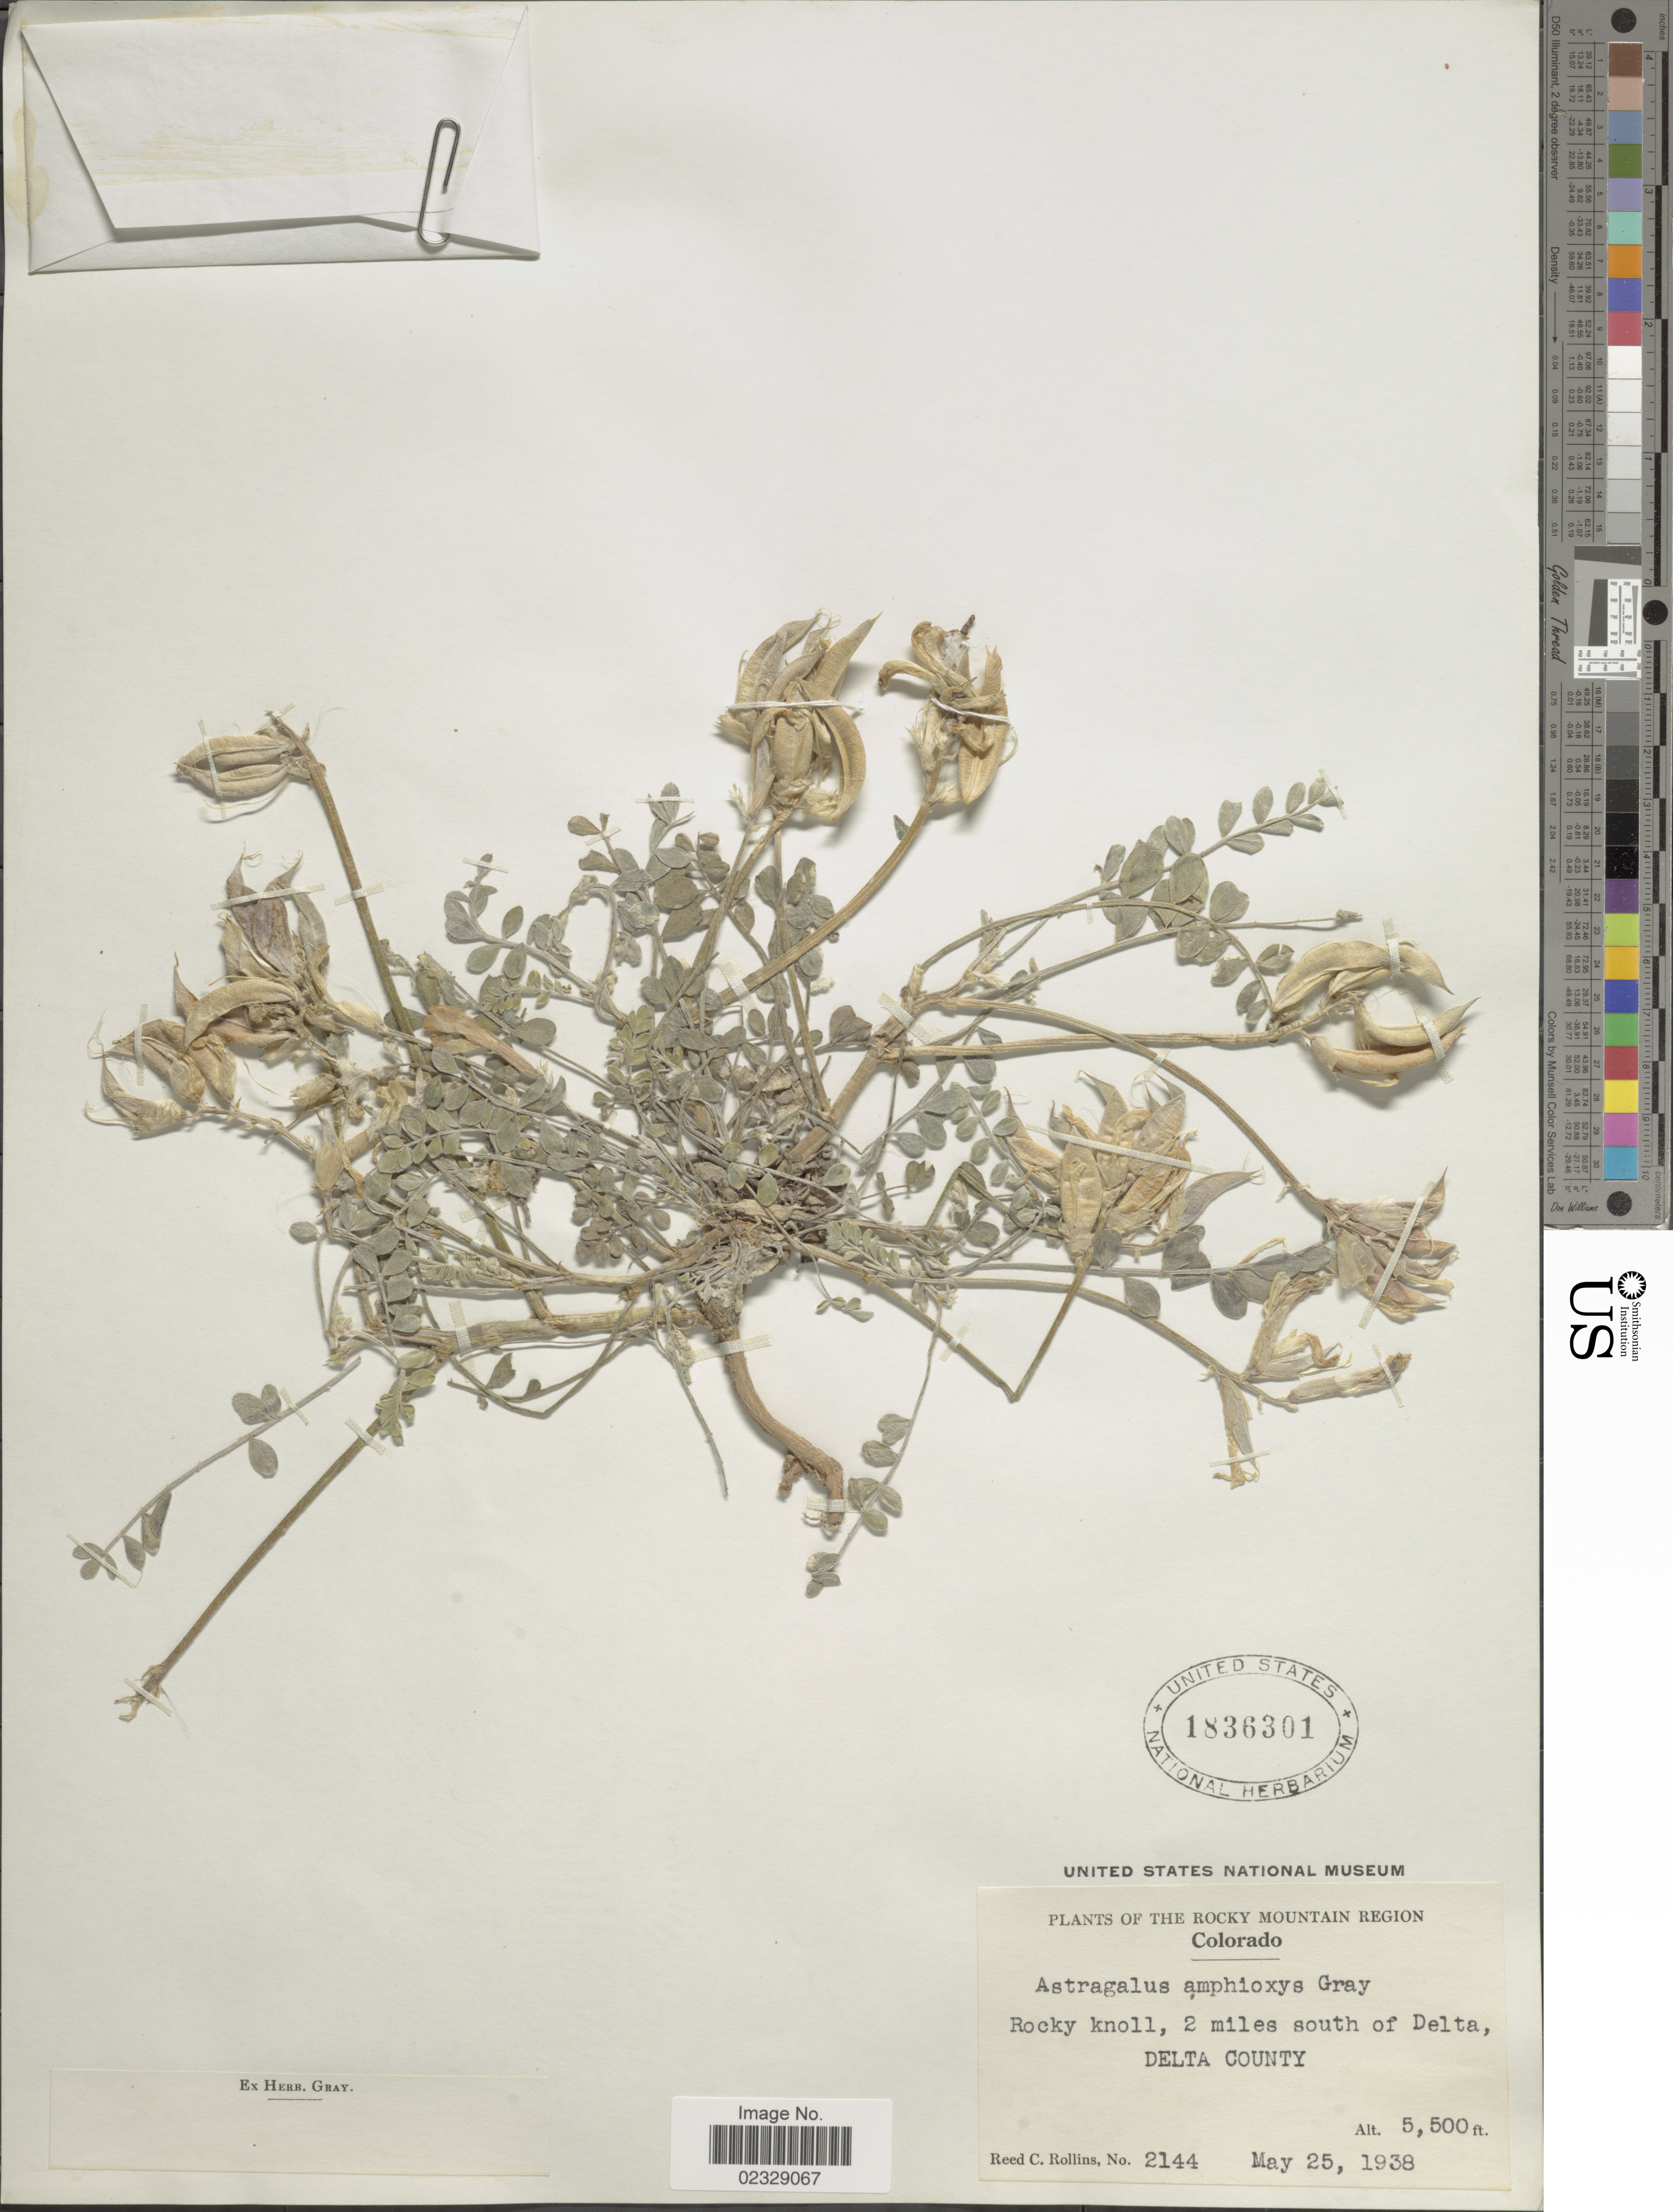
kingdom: Plantae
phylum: Tracheophyta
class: Magnoliopsida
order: Fabales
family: Fabaceae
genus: Astragalus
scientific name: Astragalus amphioxys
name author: A. Gray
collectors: R. C. Rollins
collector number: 2144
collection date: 1938-05-25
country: United States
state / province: Colorado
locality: Rocky knoll, 2 miles south of Delta, Delta County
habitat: rocky knoll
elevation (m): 1676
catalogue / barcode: US 1836301